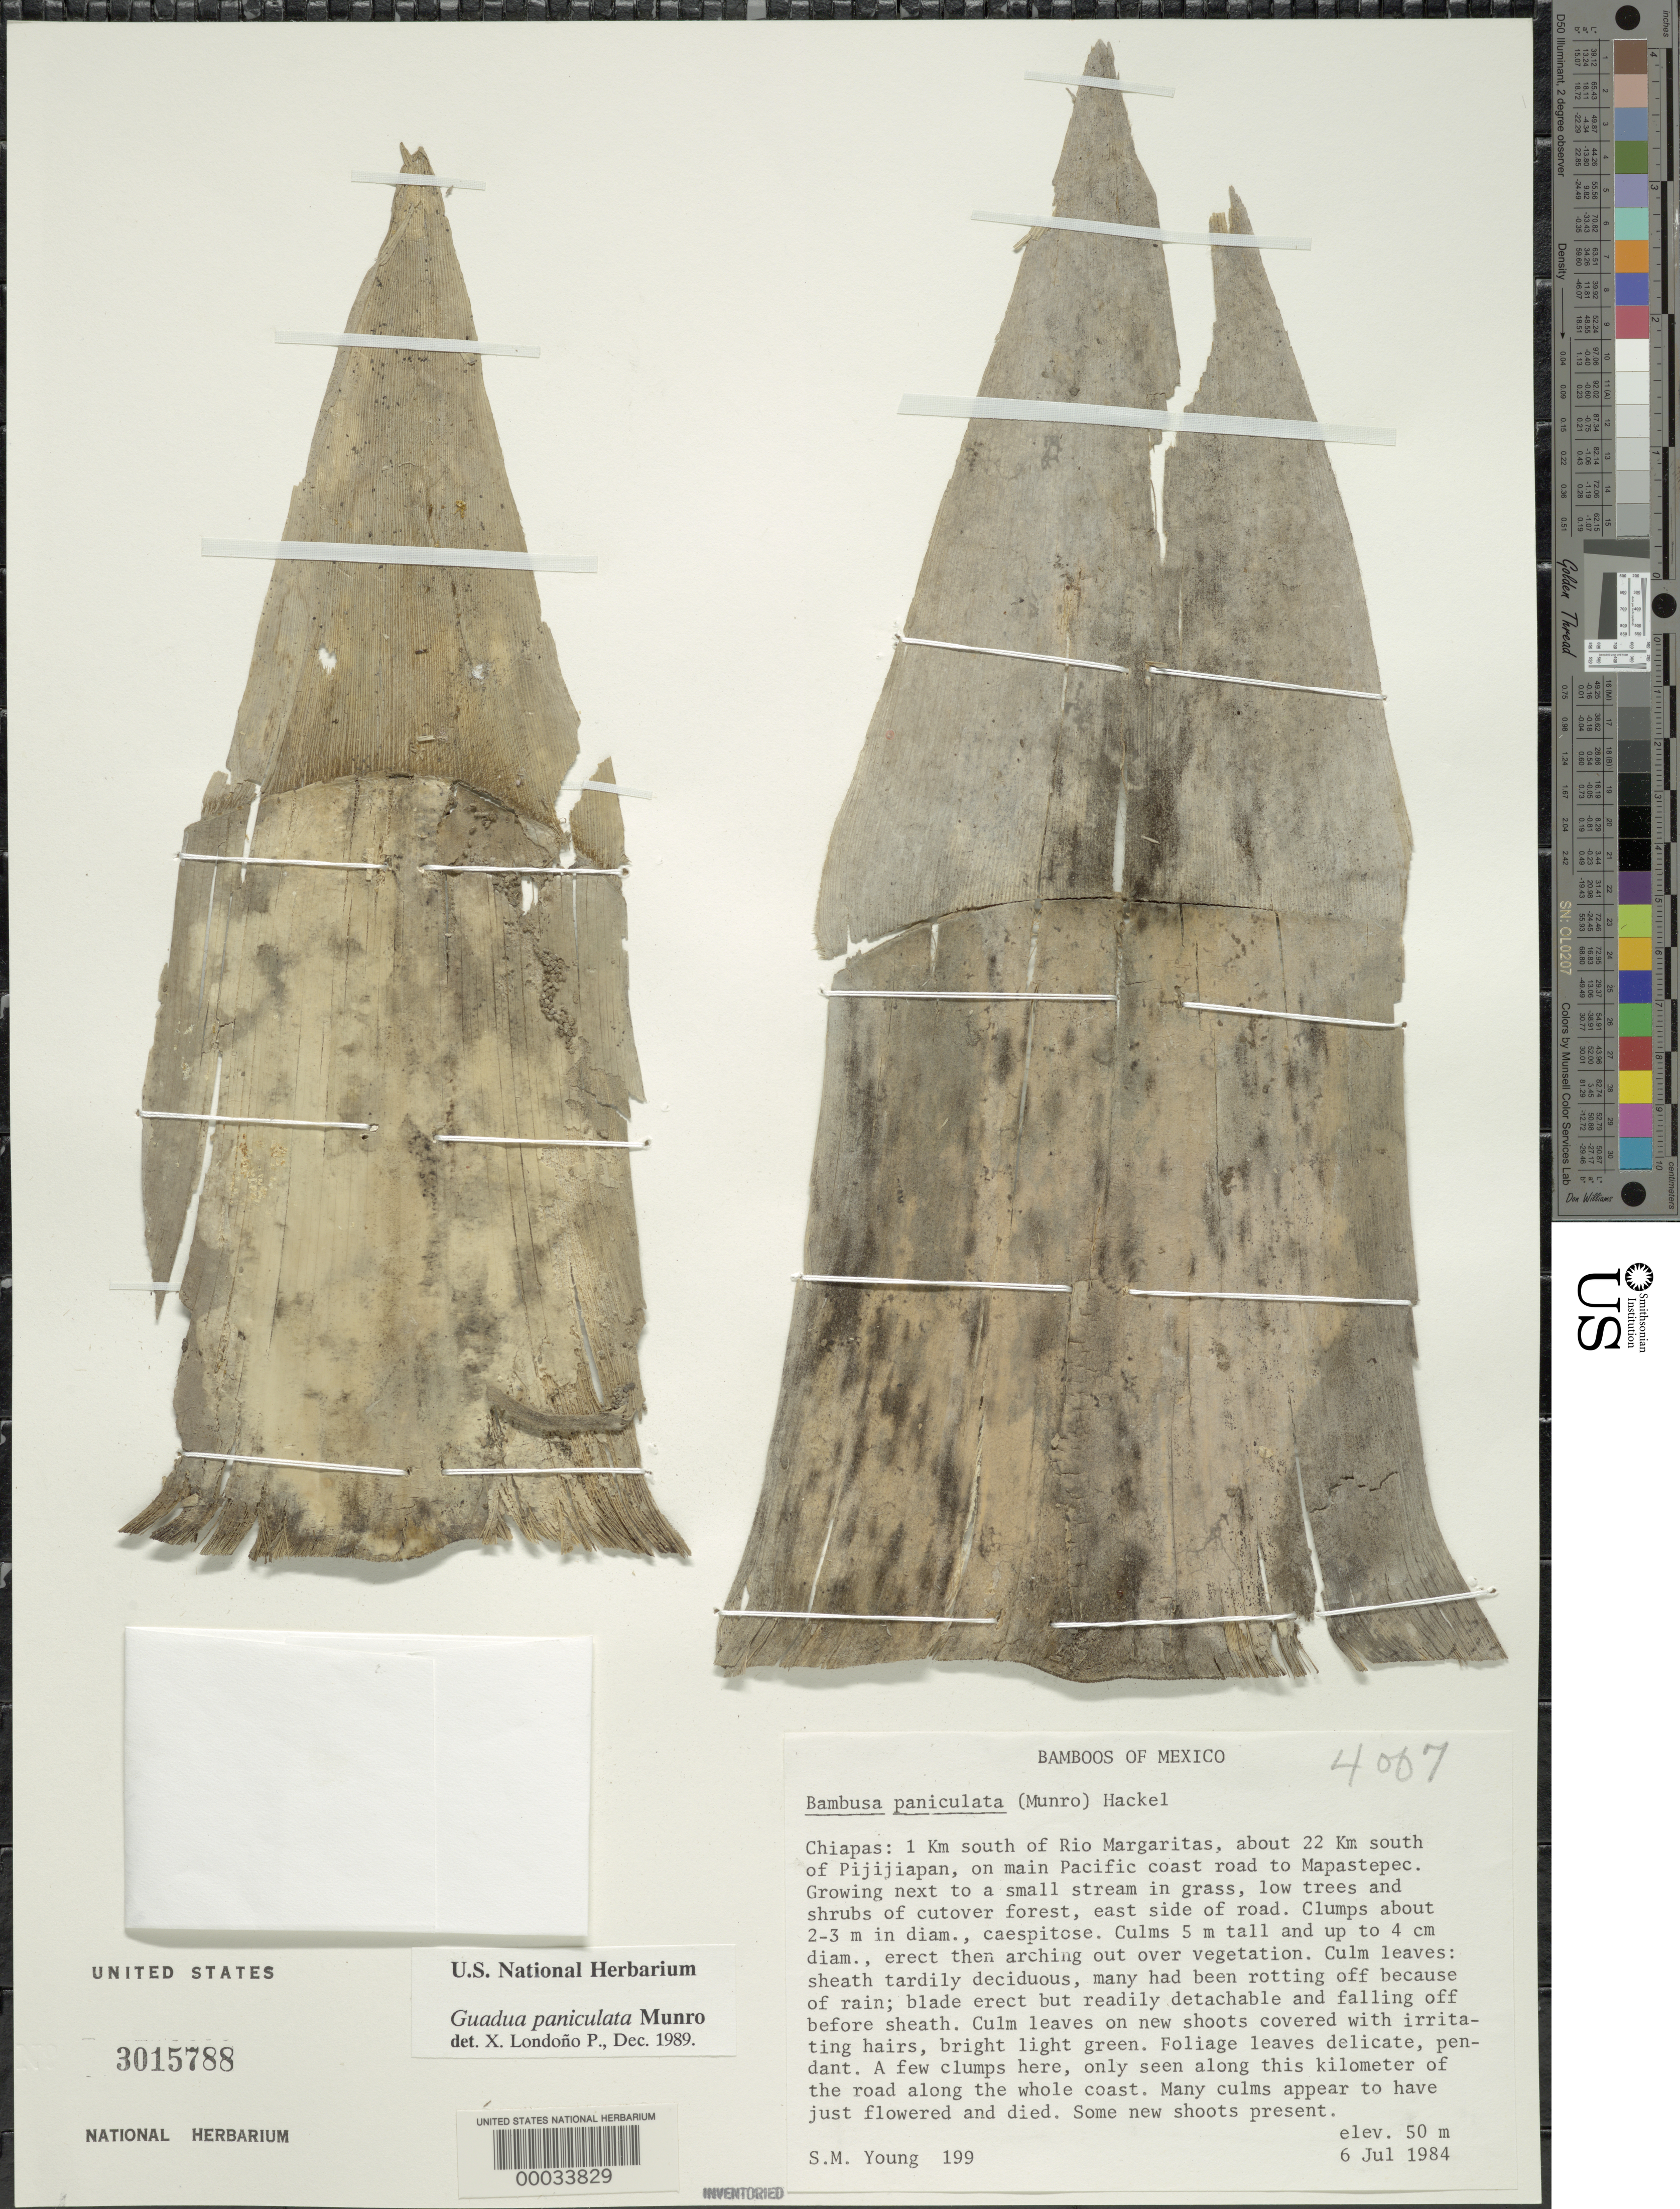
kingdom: Plantae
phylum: Tracheophyta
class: Liliopsida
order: Poales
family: Poaceae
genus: Guadua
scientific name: Guadua refracta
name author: Munro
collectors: S. Young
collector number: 199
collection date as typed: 06 Jul 1984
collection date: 1984-07-06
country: Mexico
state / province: Chiapas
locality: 1 km S of Rio Margaritas, about 22 km S of Pijijiapan, on main pacific coast road to Mapastepec, E side of road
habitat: Next to small stream of cutover forest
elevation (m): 50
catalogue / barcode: US 3015788